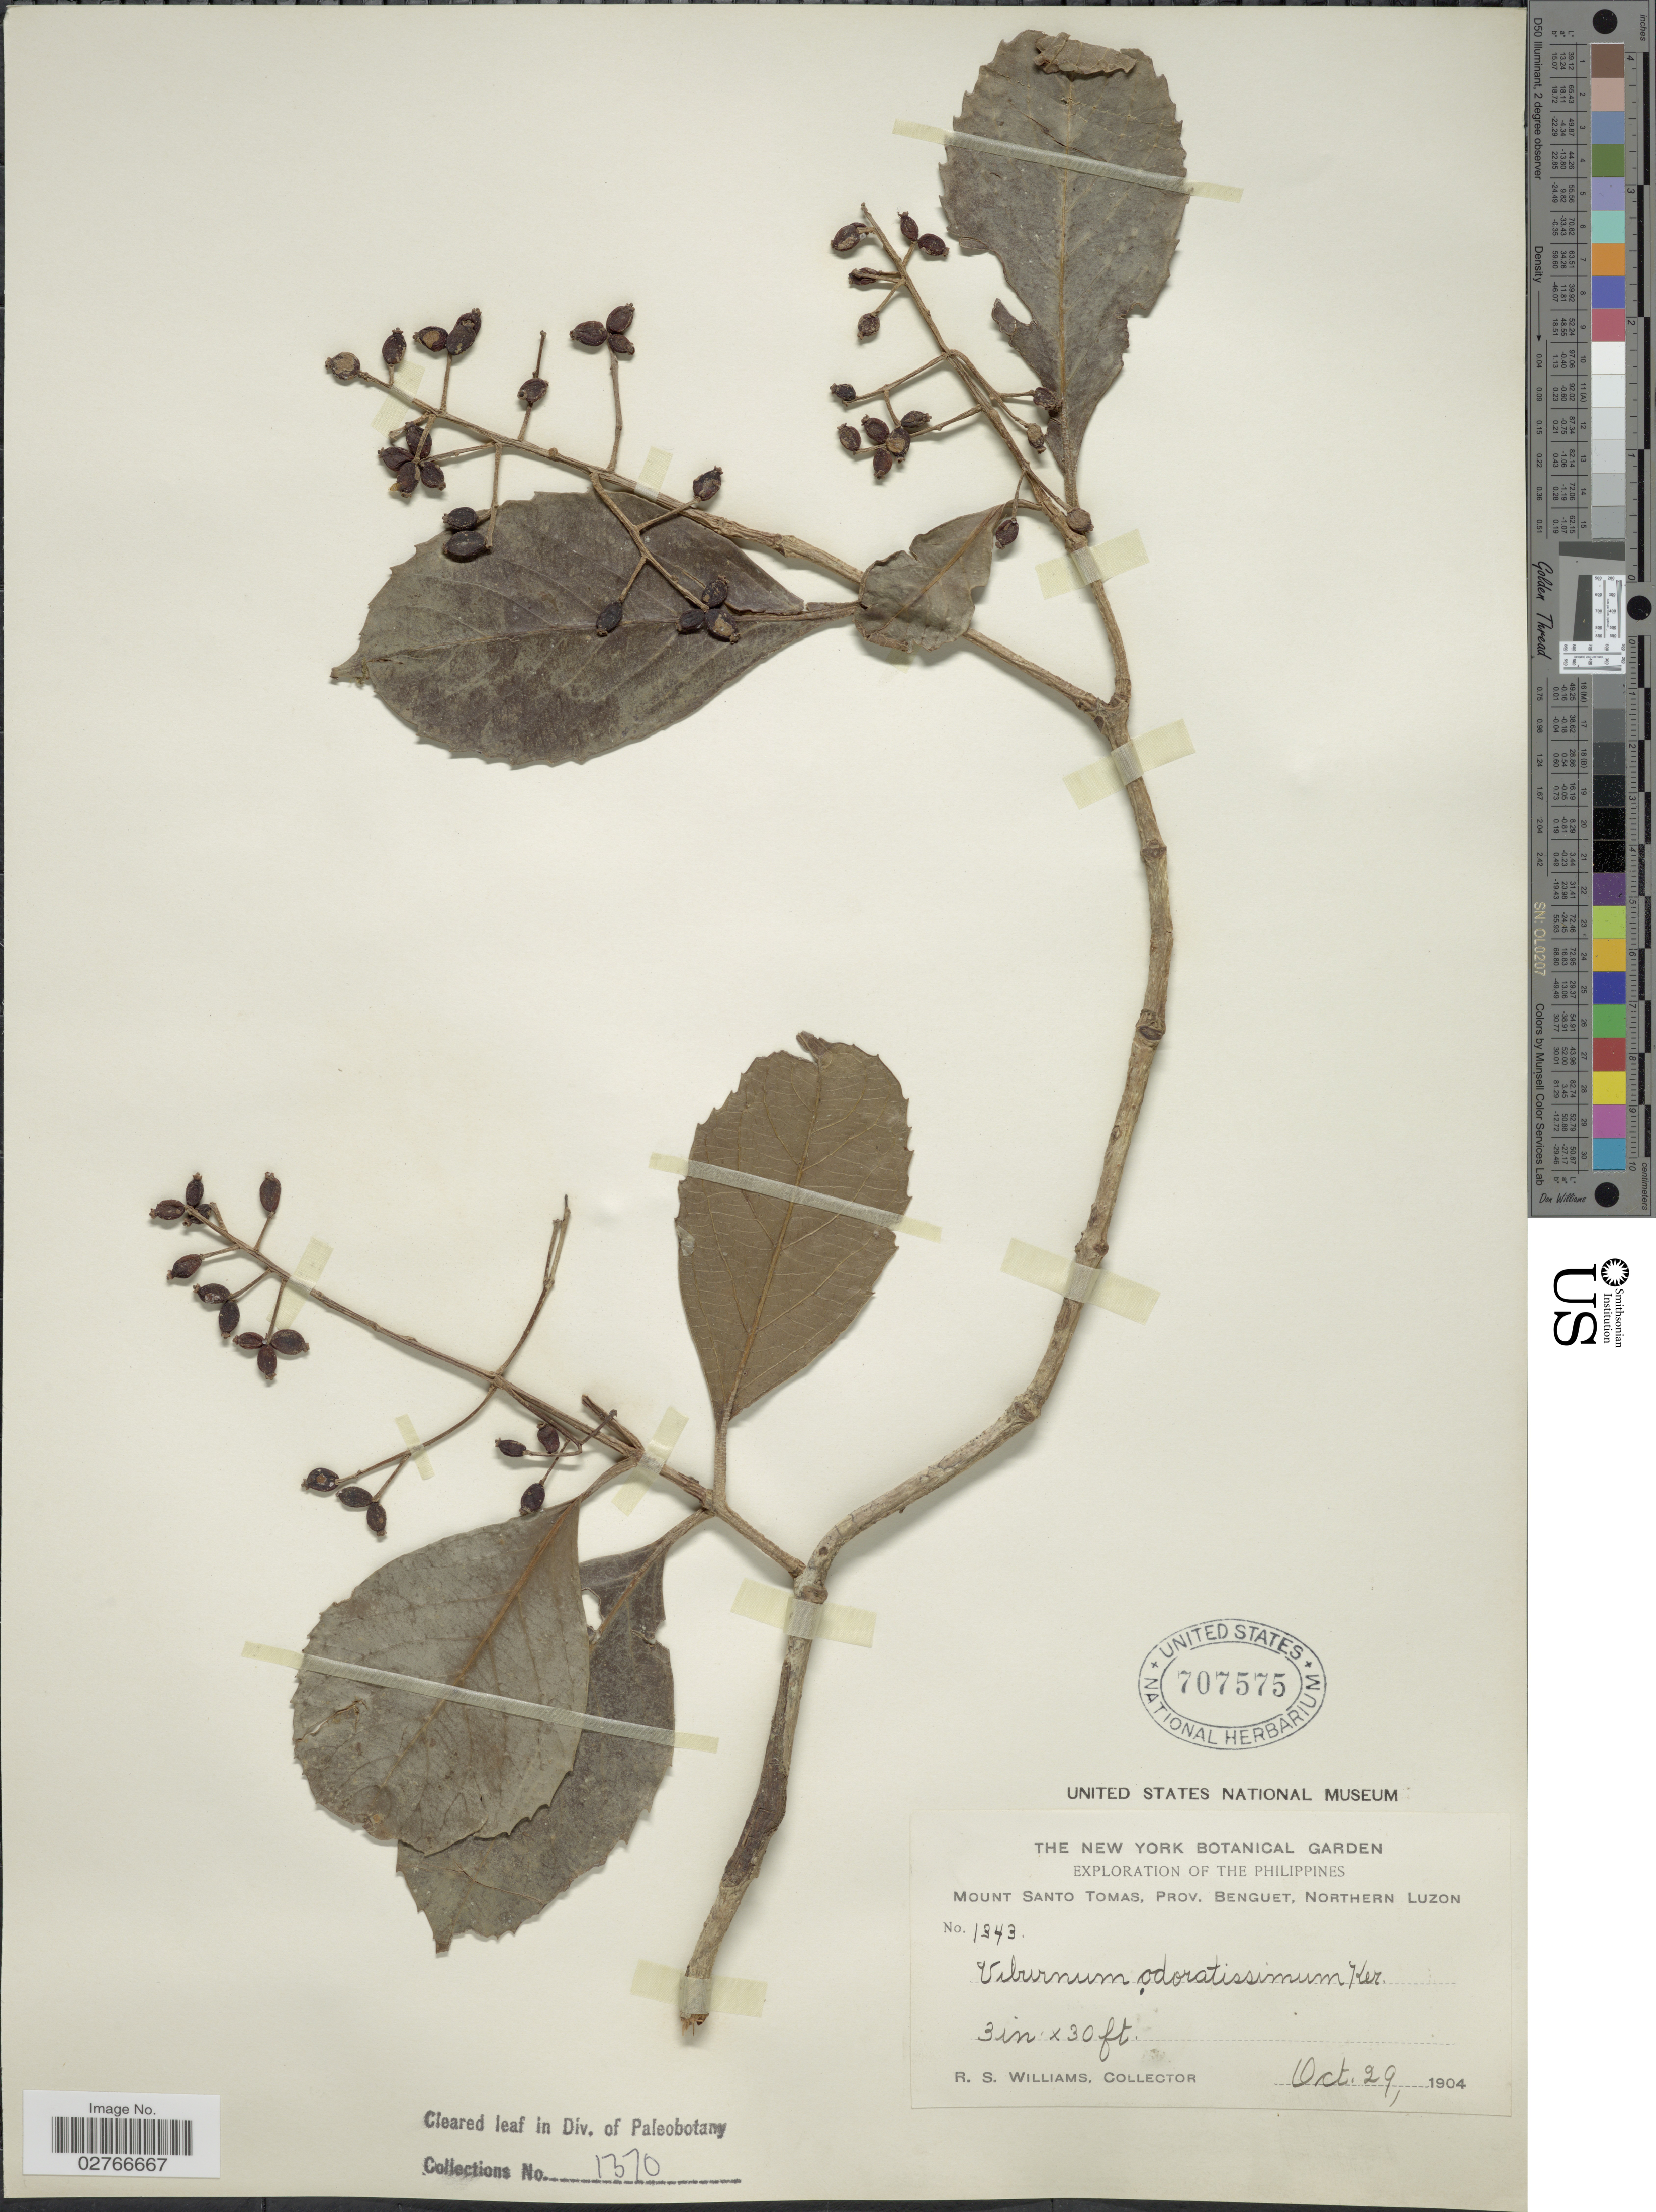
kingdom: Plantae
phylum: Tracheophyta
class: Magnoliopsida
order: Dipsacales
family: Viburnaceae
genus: Viburnum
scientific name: Viburnum odoratissimum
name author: Ker Gawl.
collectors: R. S. Williams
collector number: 1343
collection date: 1904-10-29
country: Philippines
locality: Mount Santo Tomas, Prov. Benguet, Northern Luzon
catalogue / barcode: US 707575